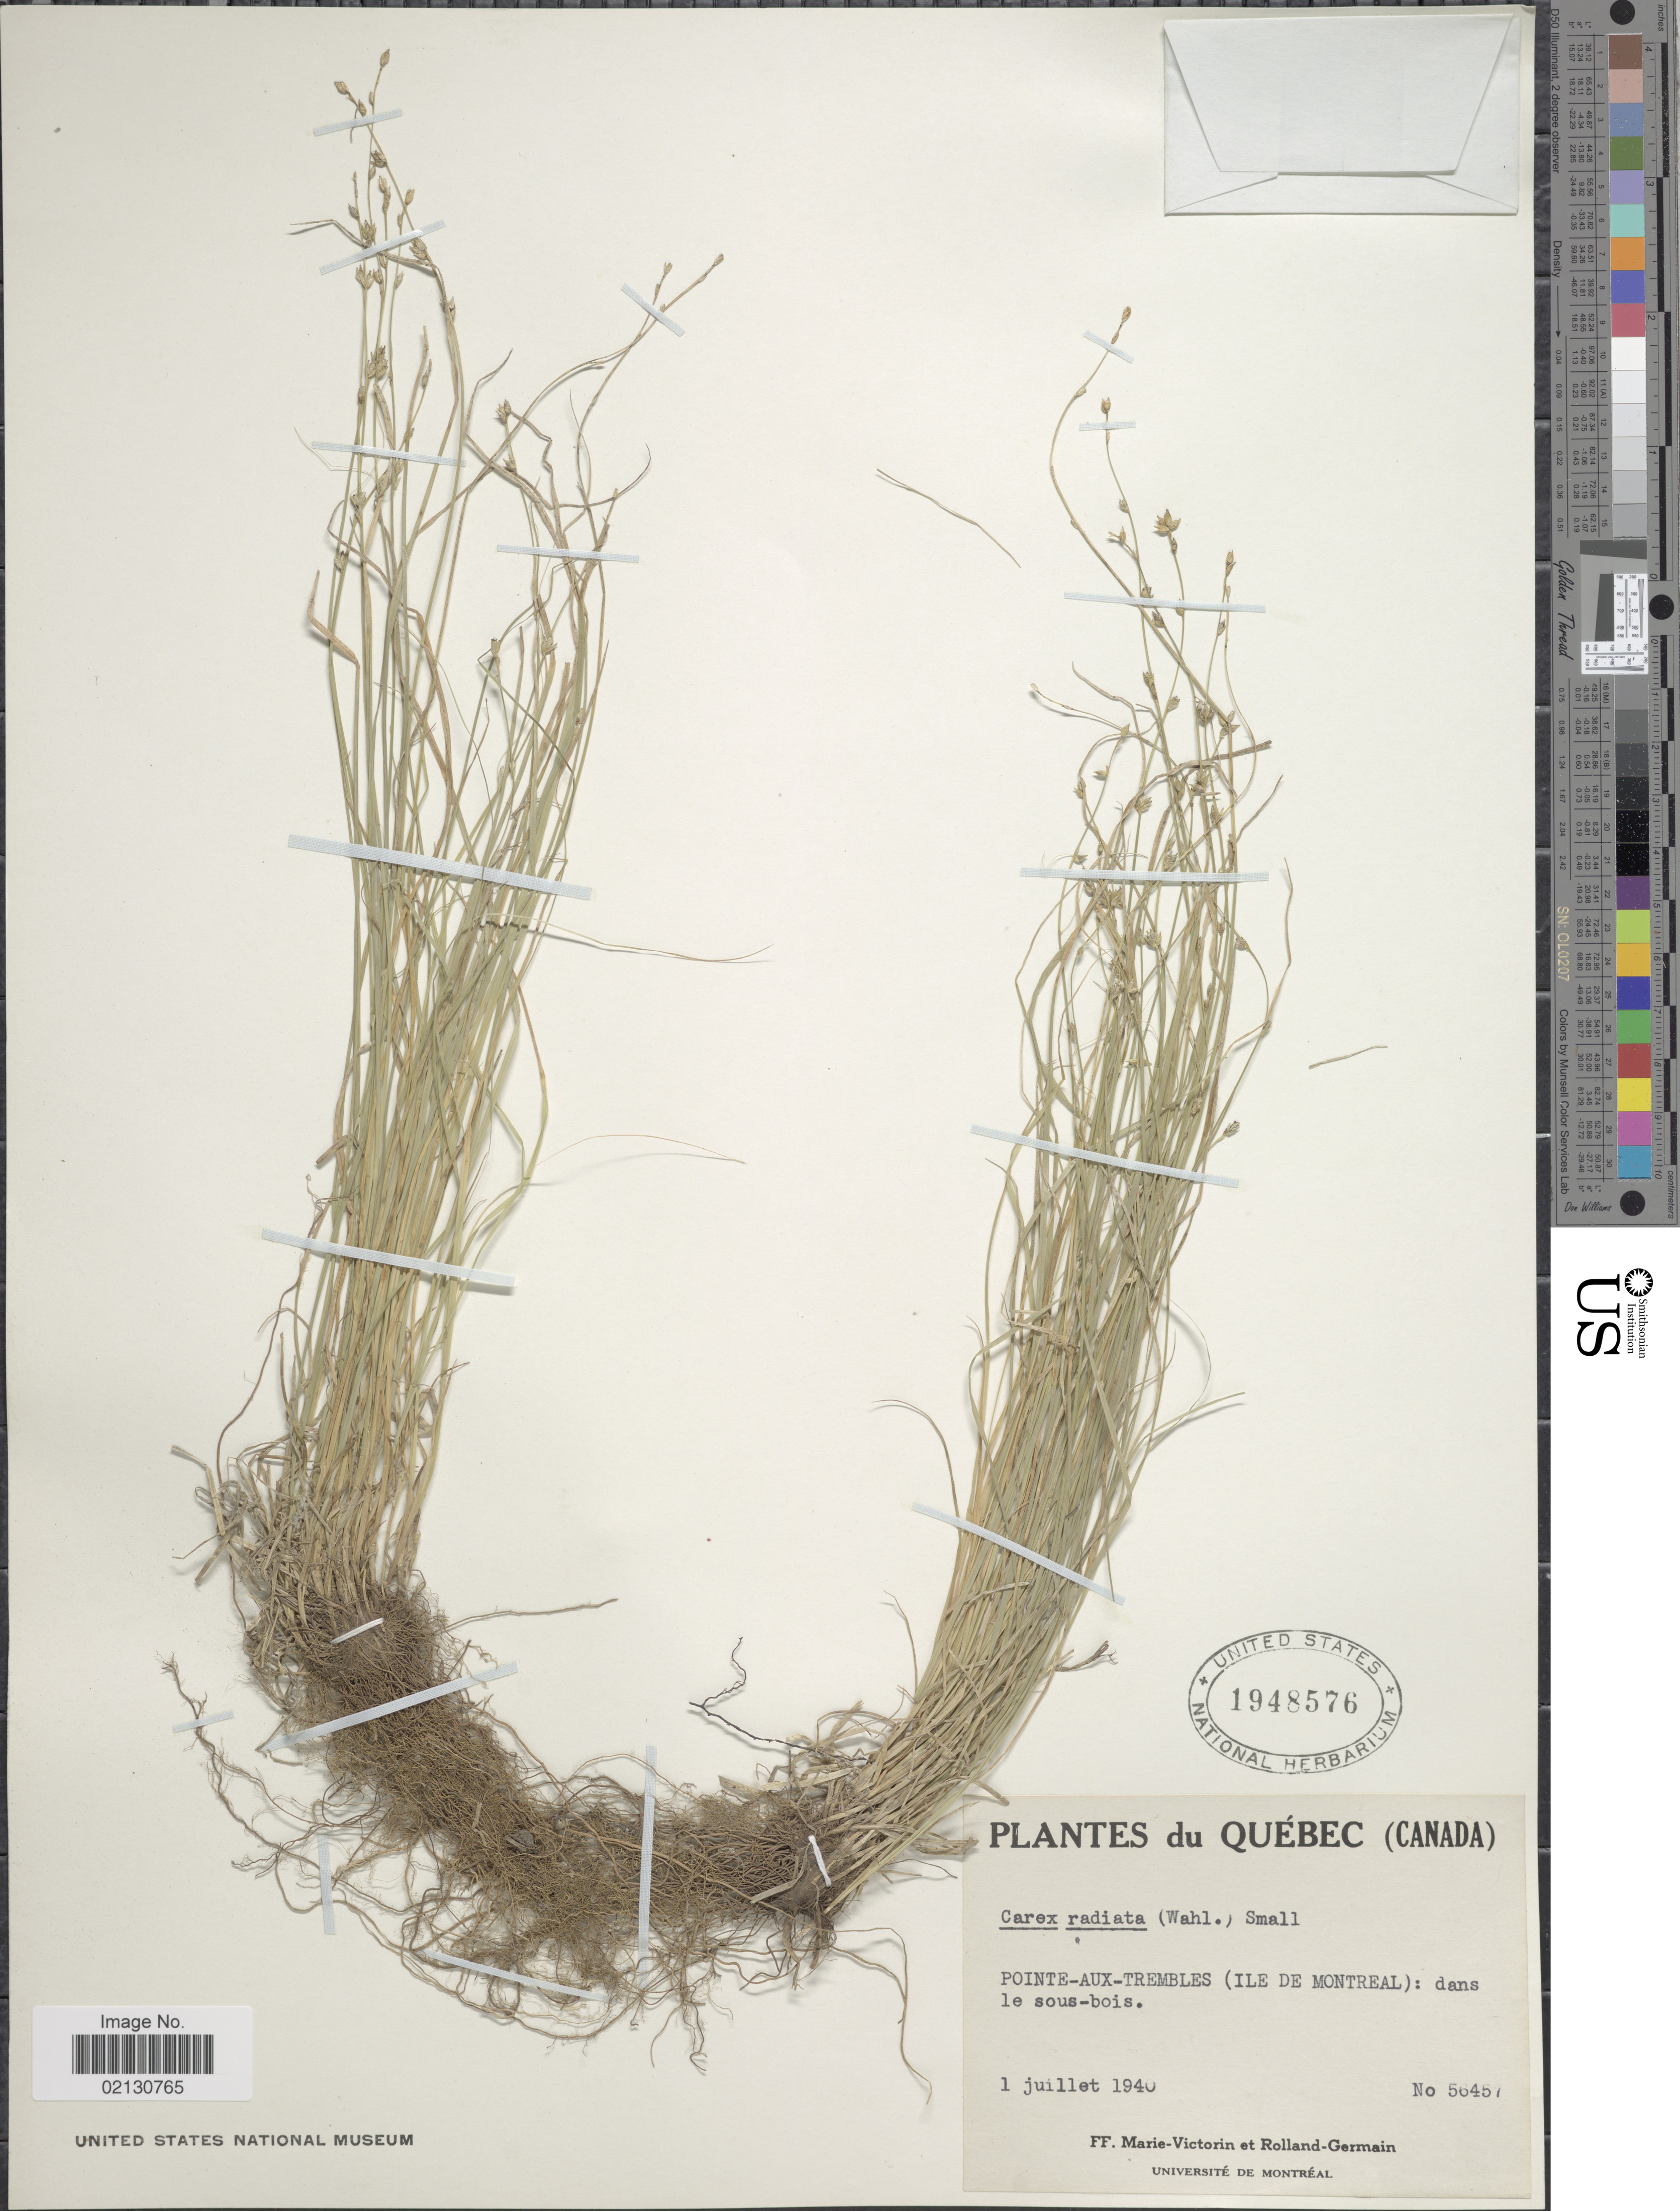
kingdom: Plantae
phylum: Tracheophyta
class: Liliopsida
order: Poales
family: Cyperaceae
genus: Carex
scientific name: Carex radiata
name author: (Wahlenb.) Small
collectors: F. Marie-Victorin & Rolland-Germain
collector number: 56457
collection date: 1940-07-01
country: Canada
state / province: Quebec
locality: Pointe-aux-Trembles (Ile de Montreal)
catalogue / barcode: US 1948576